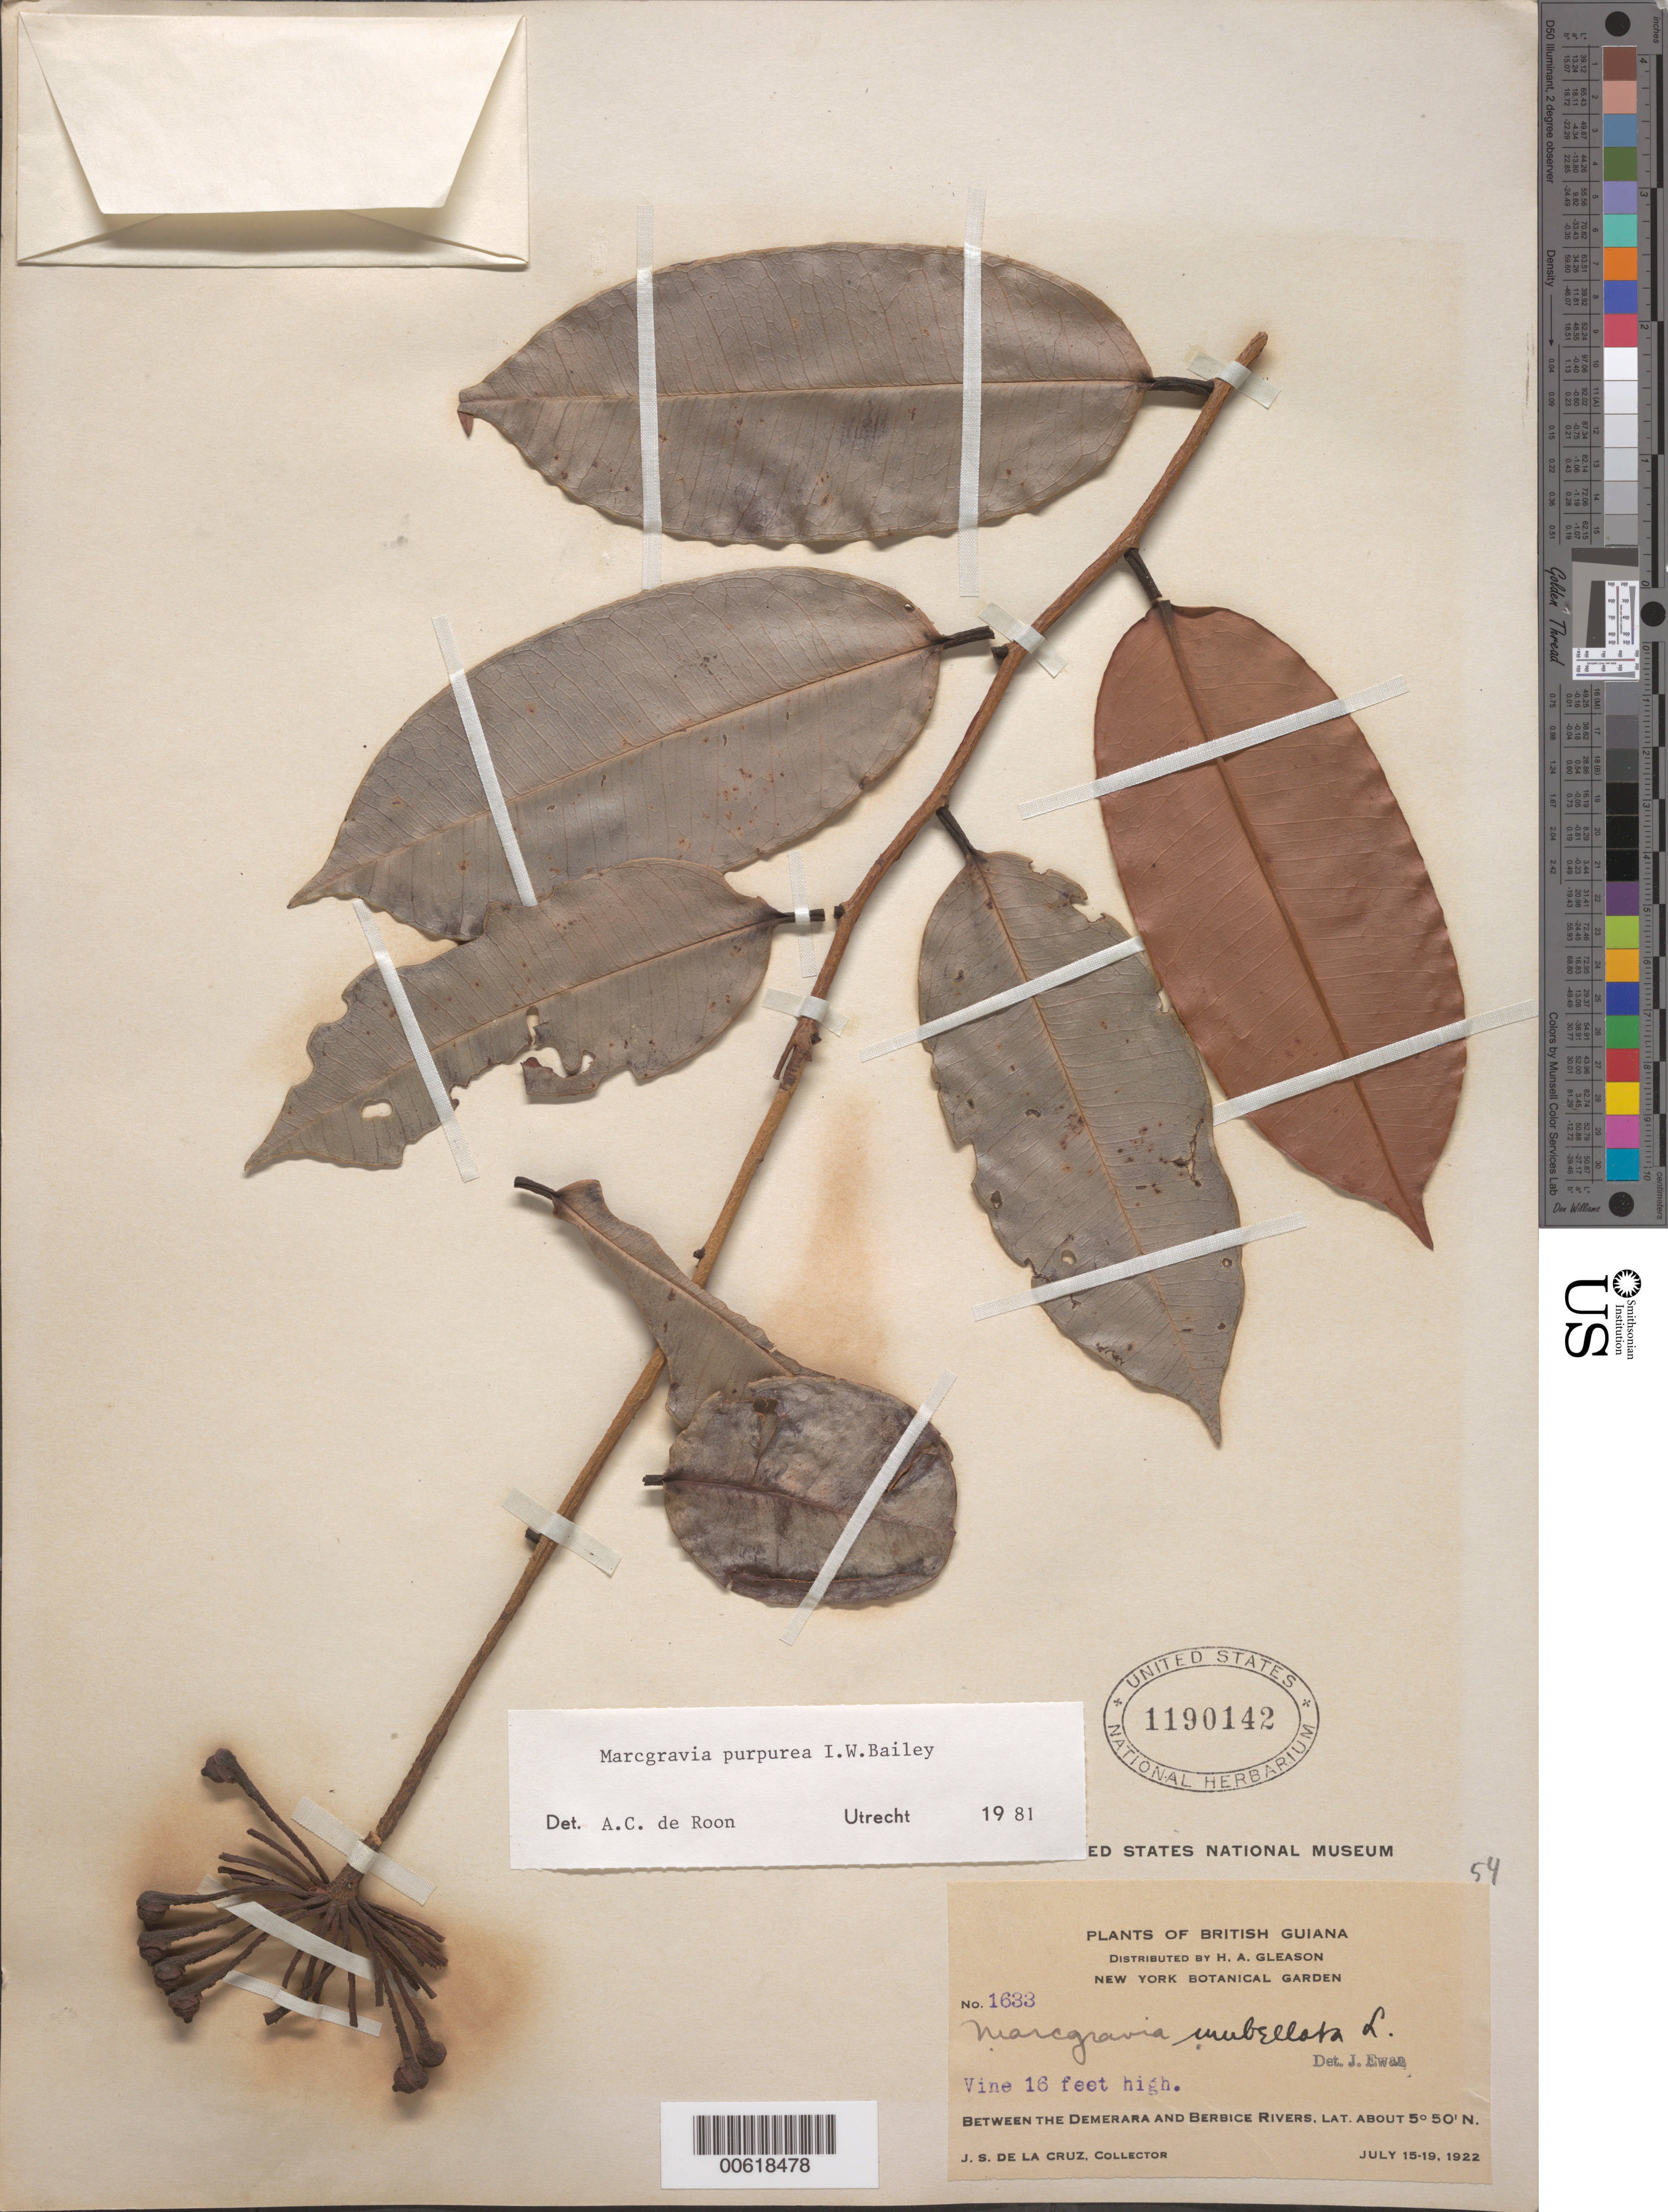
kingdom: Plantae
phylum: Tracheophyta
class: Magnoliopsida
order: Ericales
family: Marcgraviaceae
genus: Marcgravia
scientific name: Marcgravia purpurea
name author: I.W. Bailey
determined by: de Roon, A. C.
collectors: J. S. de la Cruz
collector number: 1633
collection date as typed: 15-Jul-22 to 19-Jul-22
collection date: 1922-07-15/1922-07-19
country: Guyana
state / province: U. Demerara-Berbice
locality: Demerara River to the Berbice River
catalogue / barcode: US 1190142